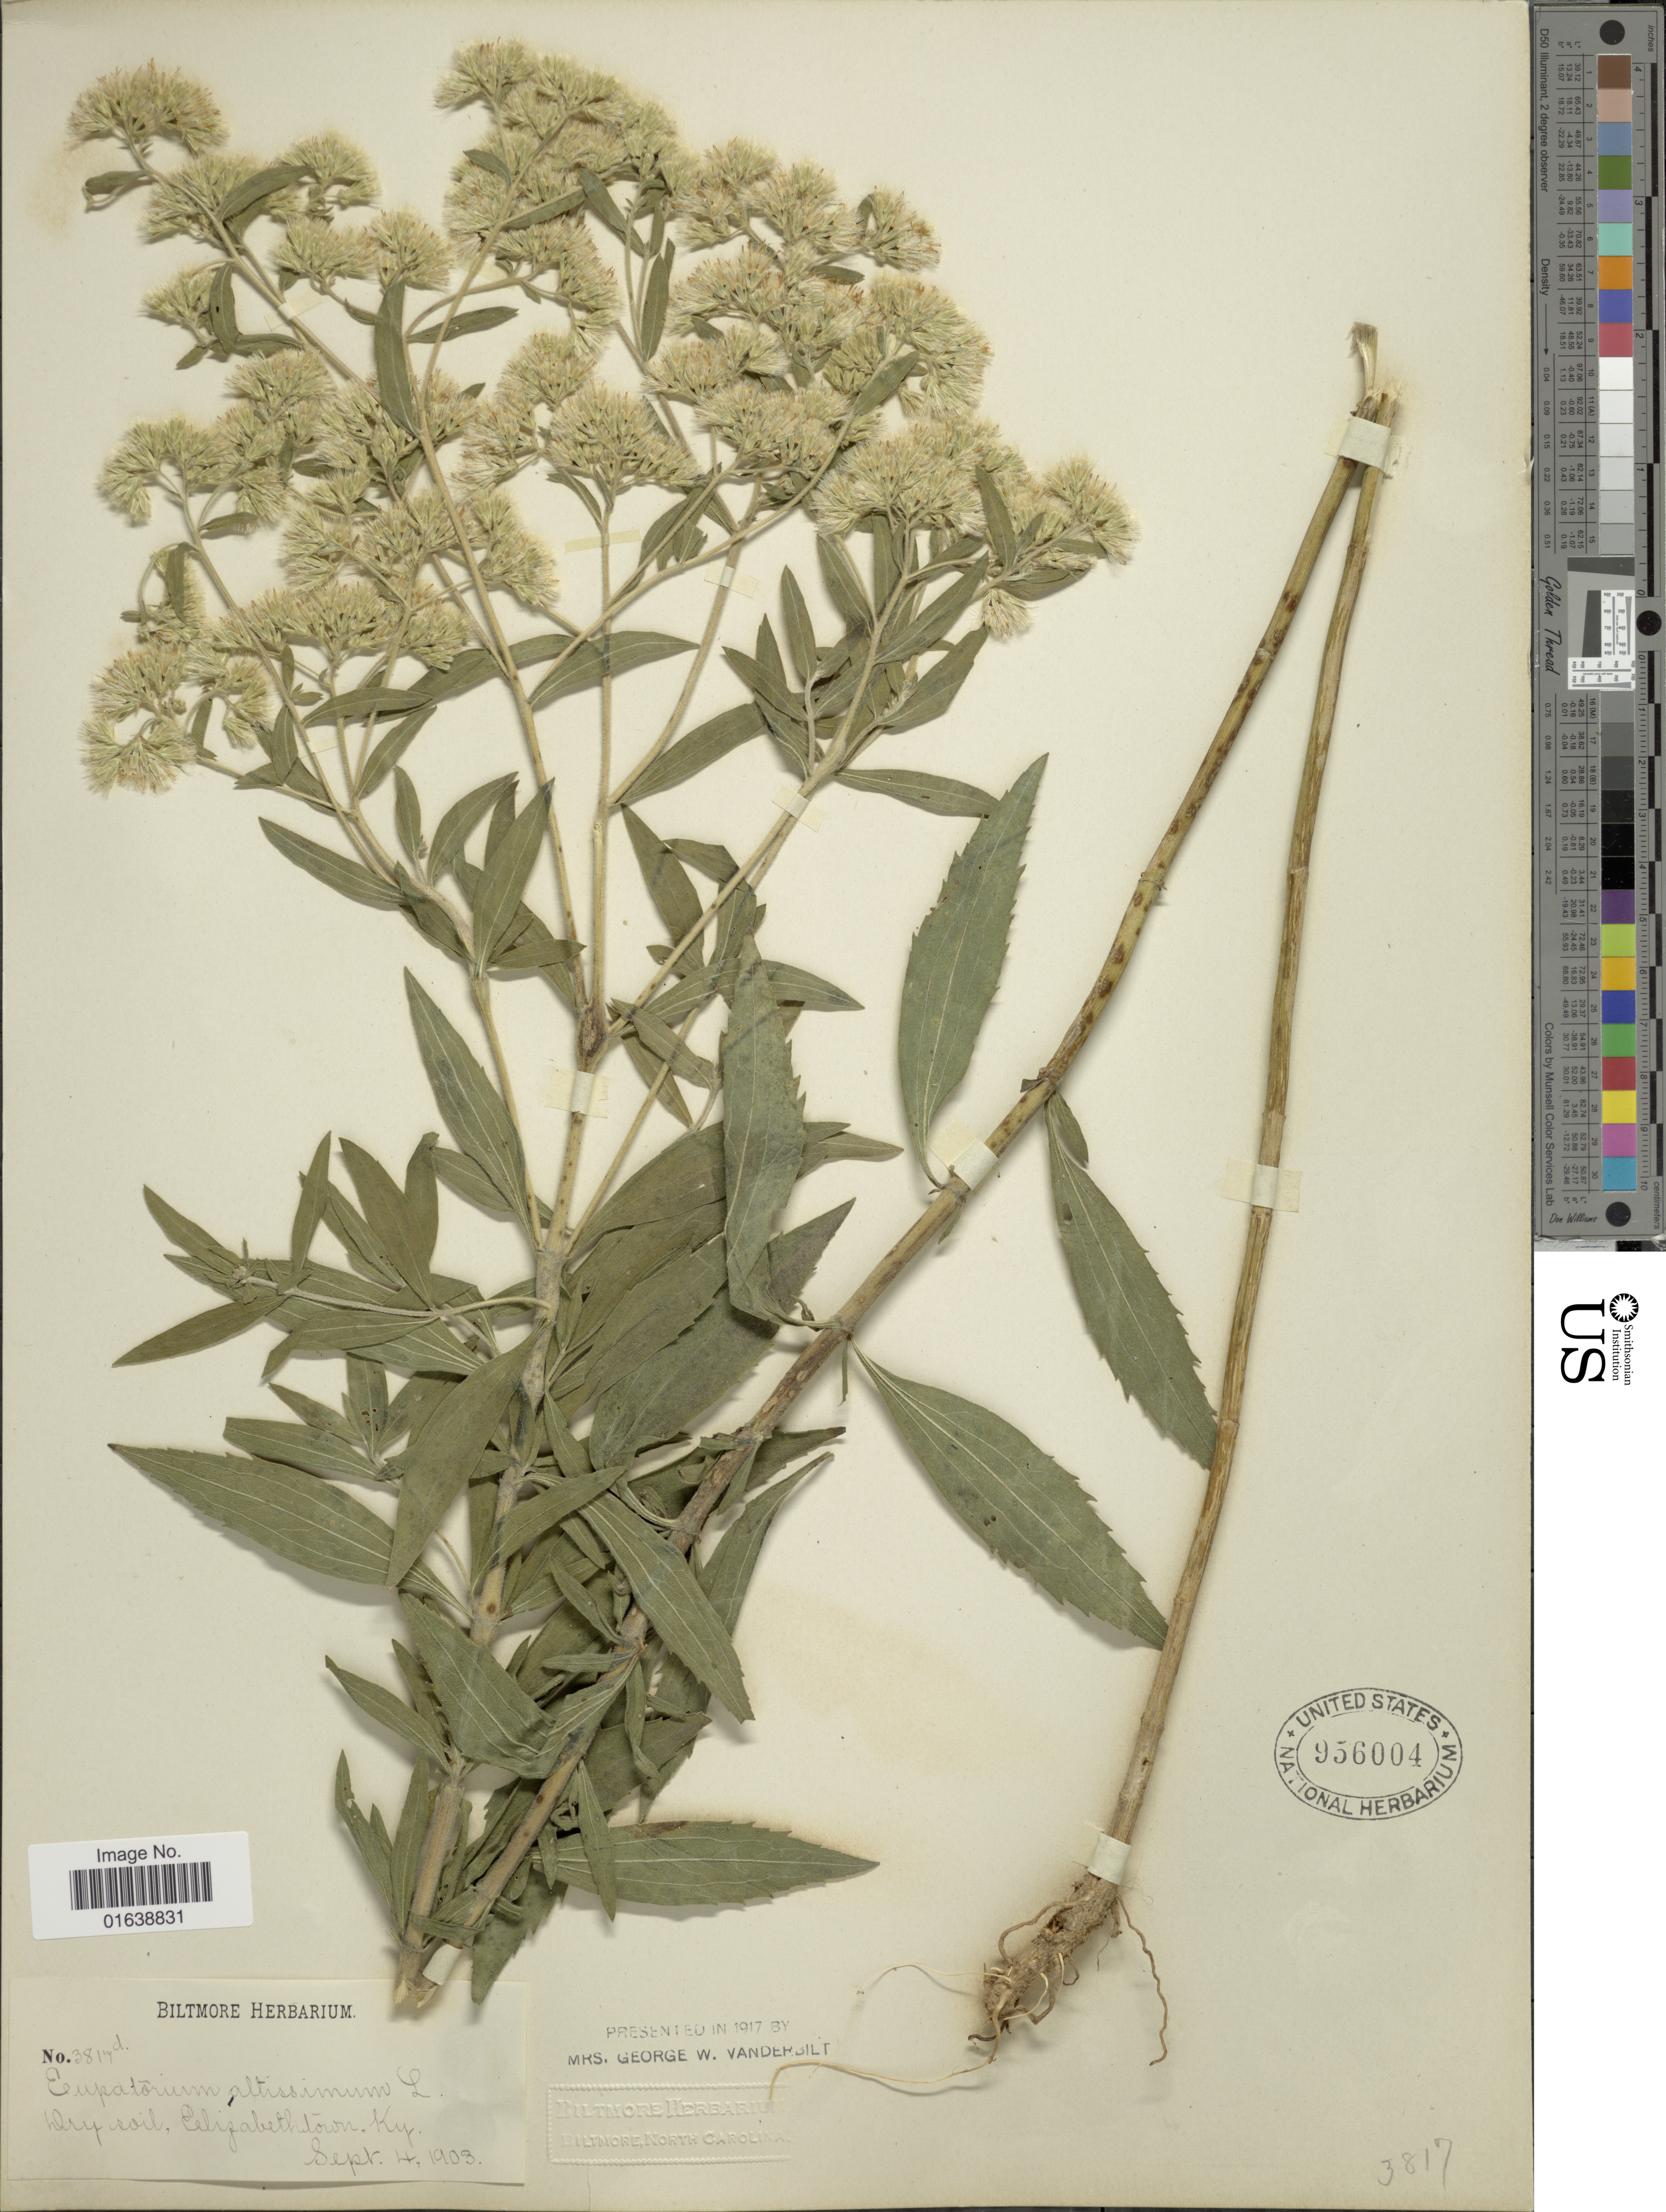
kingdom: Plantae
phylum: Tracheophyta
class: Magnoliopsida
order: Asterales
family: Asteraceae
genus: Eupatorium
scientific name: Eupatorium altissimum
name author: L.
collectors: ex herb. Biltmore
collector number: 3814d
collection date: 1903-09-04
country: United States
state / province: Kentucky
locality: Dry soil, Elizabethtown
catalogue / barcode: US 956004